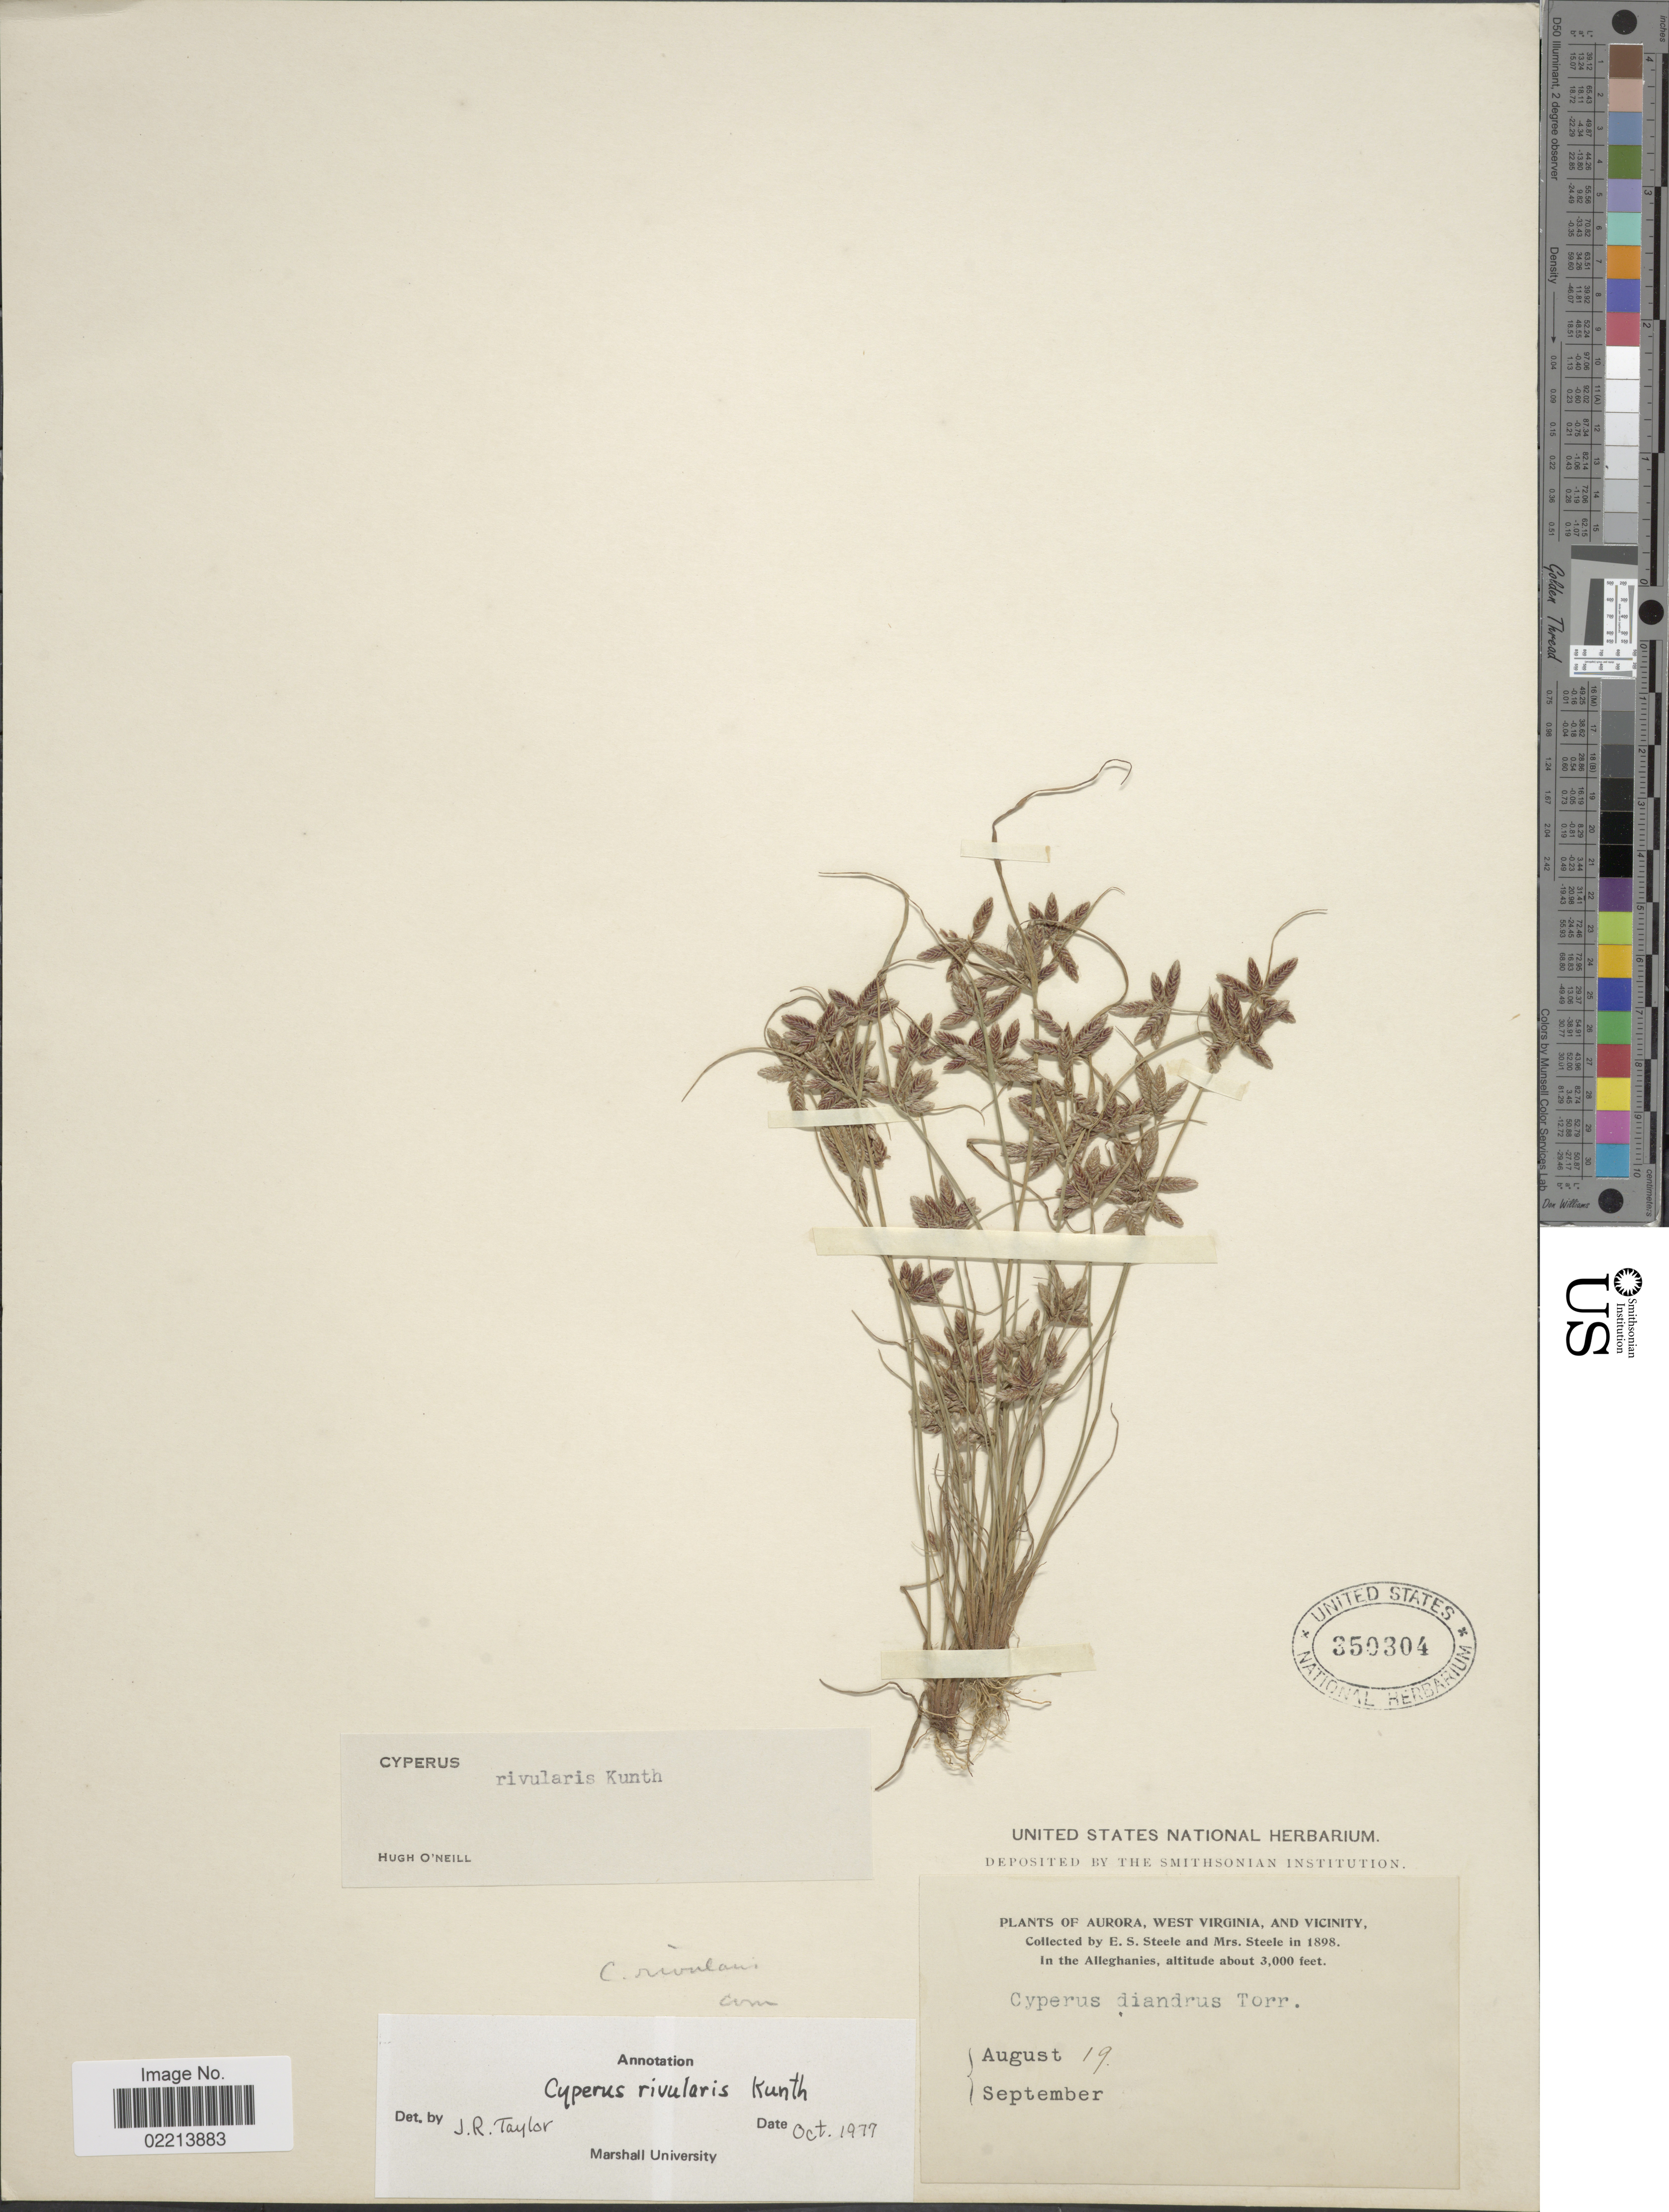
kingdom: Plantae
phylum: Tracheophyta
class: Liliopsida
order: Poales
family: Cyperaceae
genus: Cyperus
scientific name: Cyperus bipartitus Torr.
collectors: E. Steele & Mrs. E. S. Steele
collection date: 1898-08-19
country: United States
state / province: West Virginia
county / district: Preston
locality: Aurora, West Virginia, and Vicinity. In the Alleghanies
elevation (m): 914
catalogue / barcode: US 350304